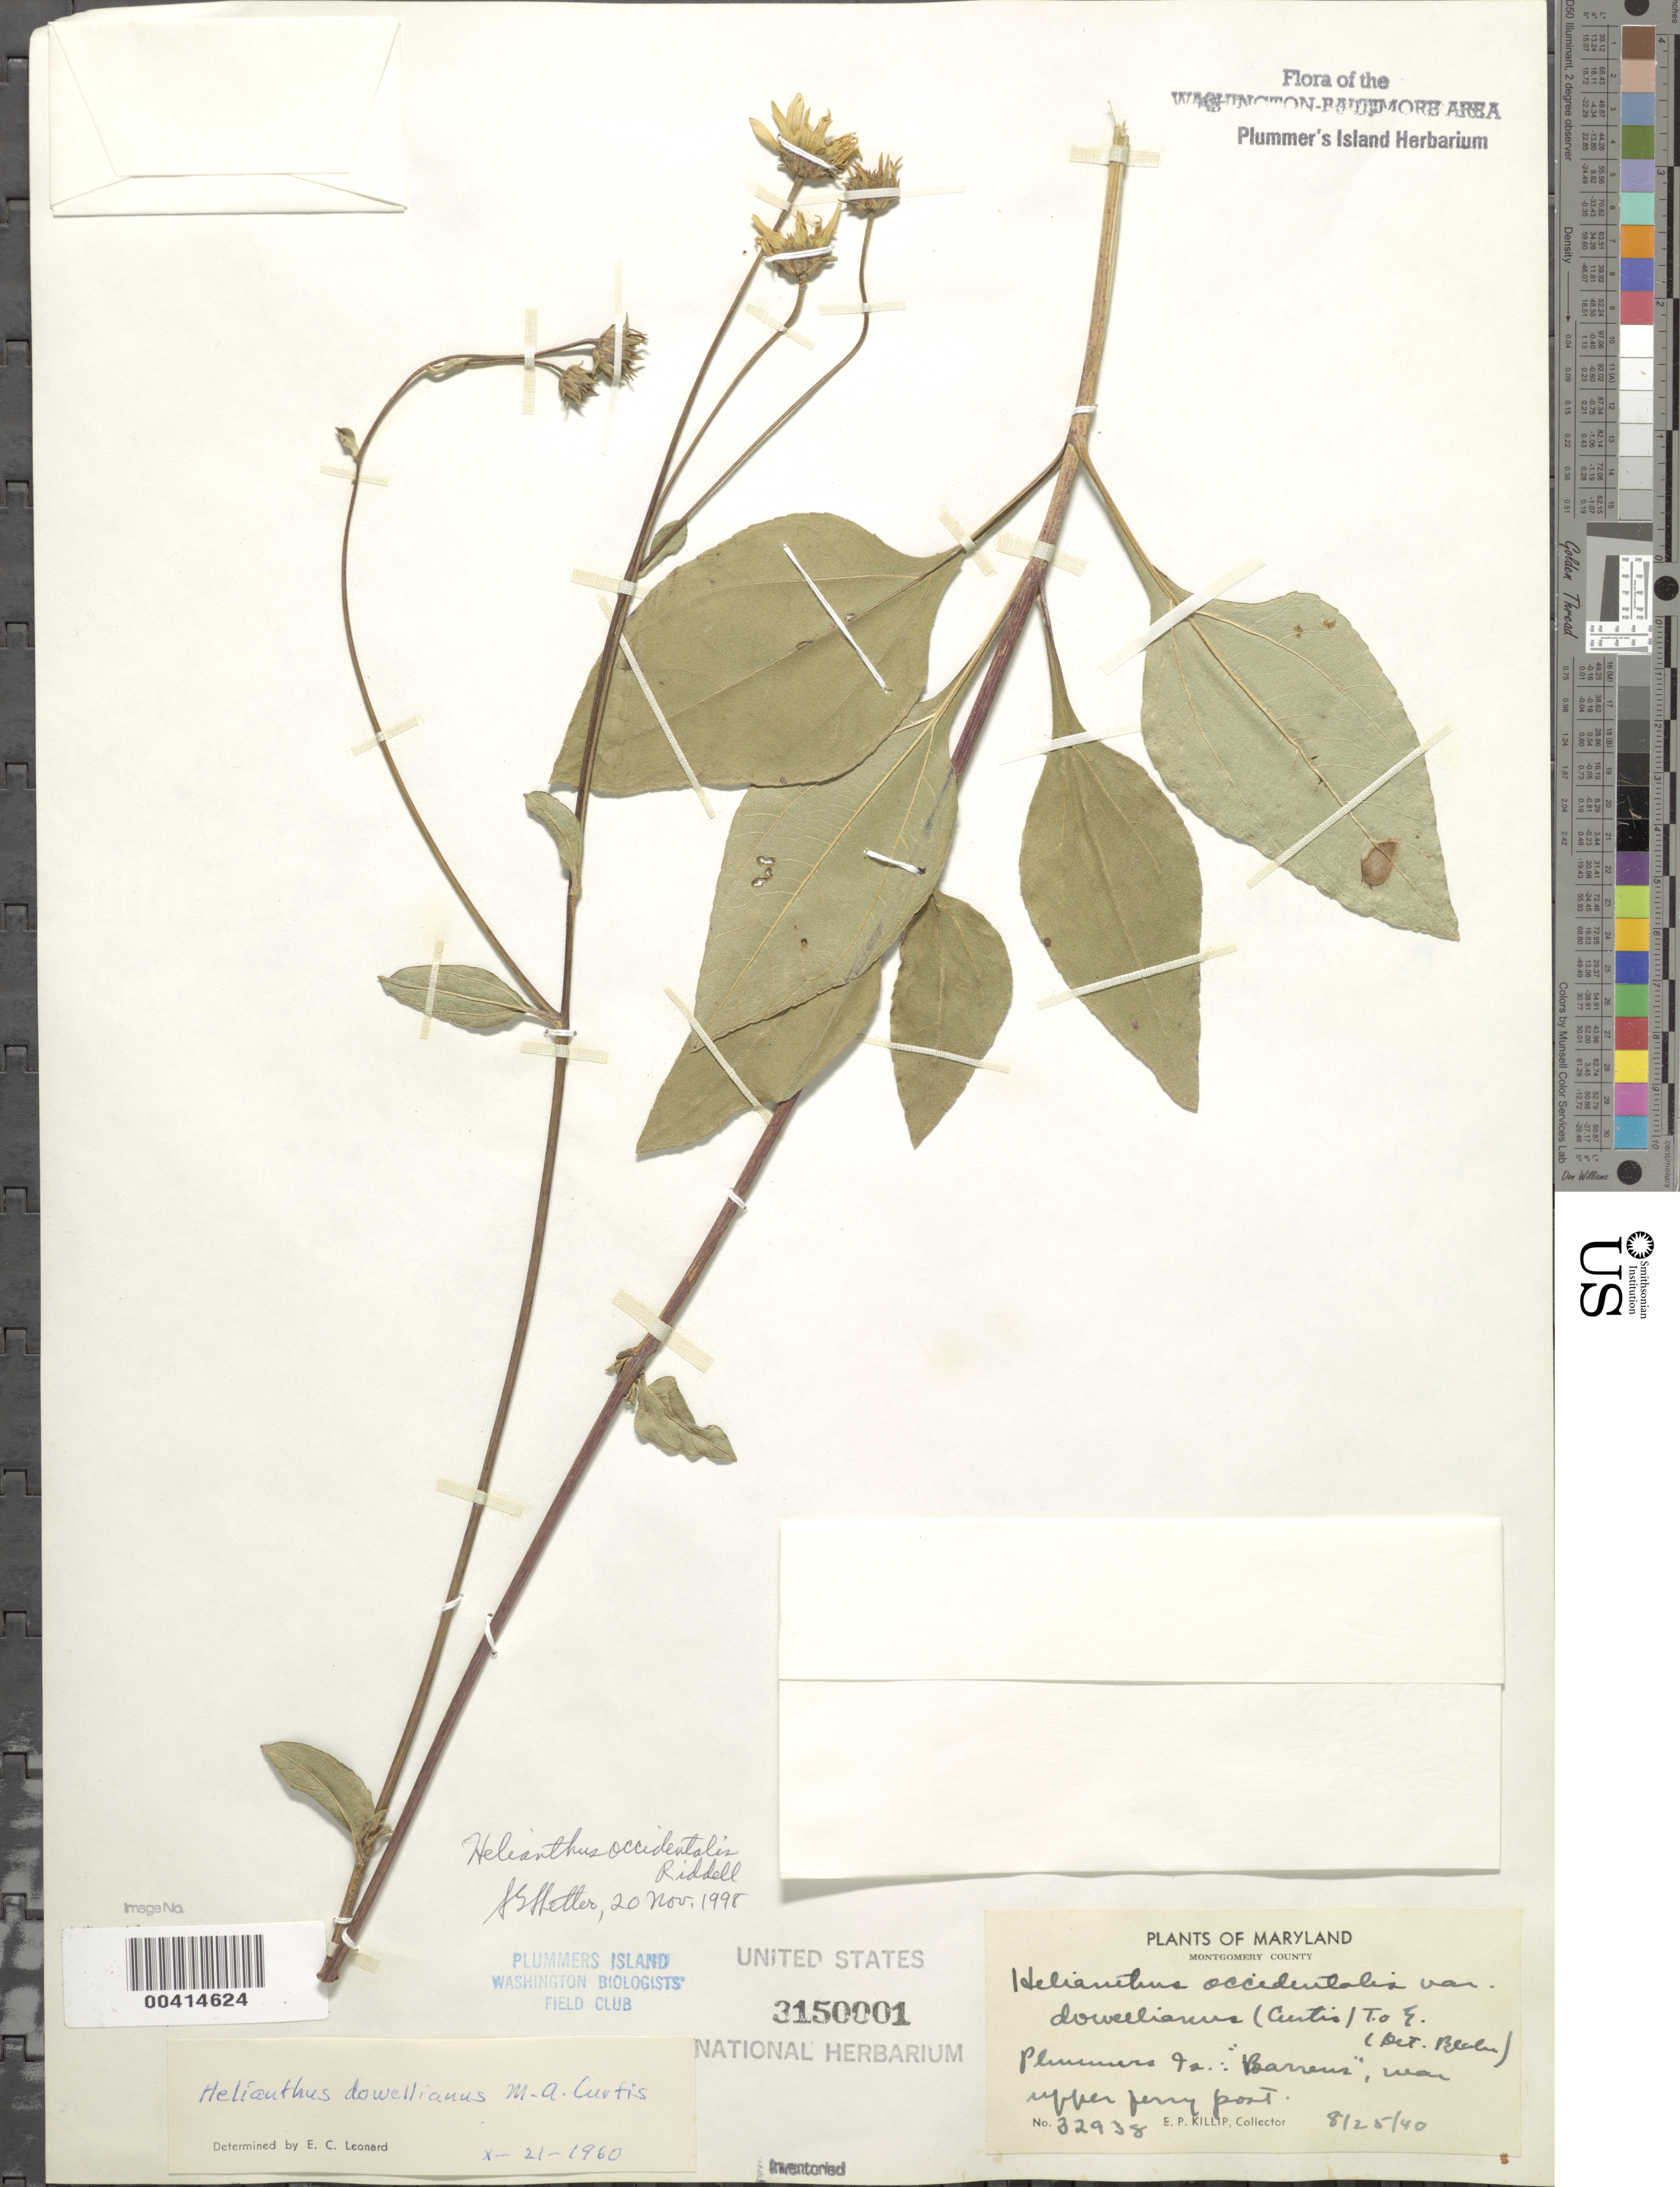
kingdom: Plantae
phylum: Tracheophyta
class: Magnoliopsida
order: Asterales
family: Asteraceae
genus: Helianthus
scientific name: Helianthus occidentalis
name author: Riddell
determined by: Shetler, Stanwyn G., (US), NMNH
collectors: E. P. Killip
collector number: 32938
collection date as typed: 25 Aug 1940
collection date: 1940-08-25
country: United States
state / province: Maryland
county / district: Montgomery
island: Plummers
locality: Plummer's Island; "barrens", near upper Ferry Post C. & O. Canal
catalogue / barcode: US 3150001